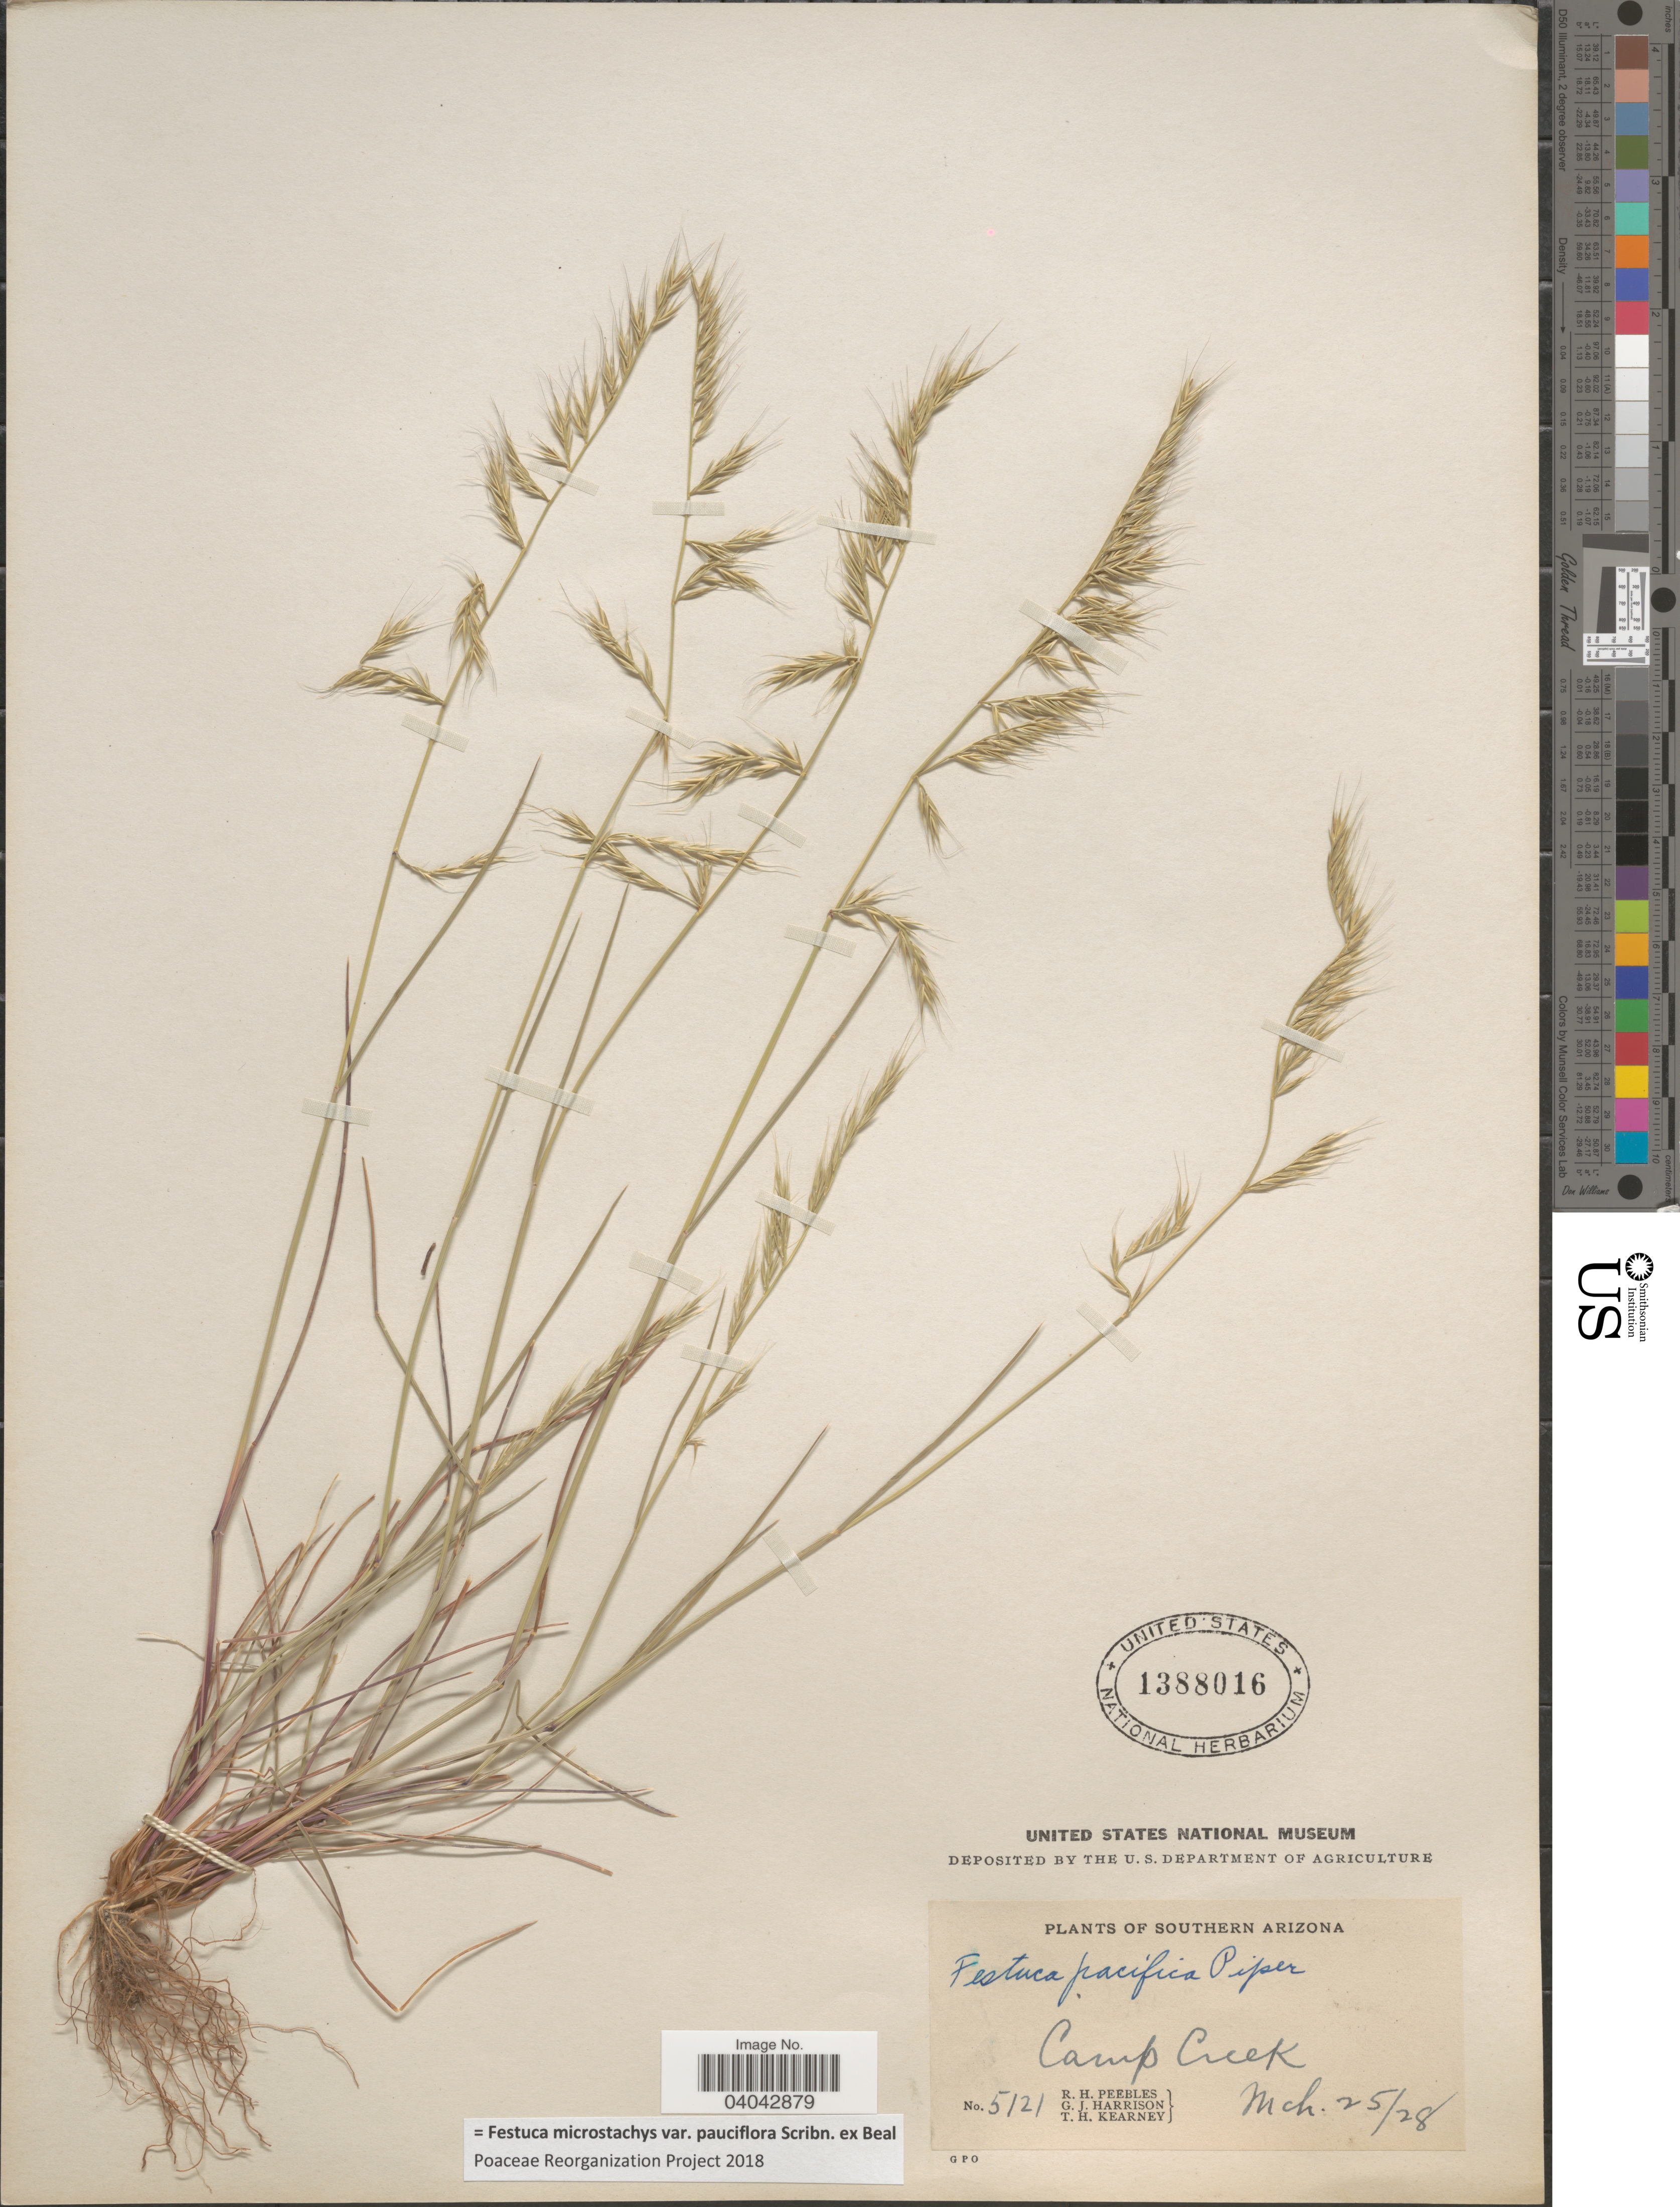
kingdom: Plantae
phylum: Tracheophyta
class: Liliopsida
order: Poales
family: Poaceae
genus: Festuca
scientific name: Festuca microstachys var. pauciflora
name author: Scribn. ex W.J. Beal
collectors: R. H. Peebles, G. J. Harrison & T. H. Kearney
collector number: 5121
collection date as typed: Transcribed d/m/y: 25/3/28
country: United States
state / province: Arizona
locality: Southern Arizona. Camp Creek.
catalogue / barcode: US 1388016